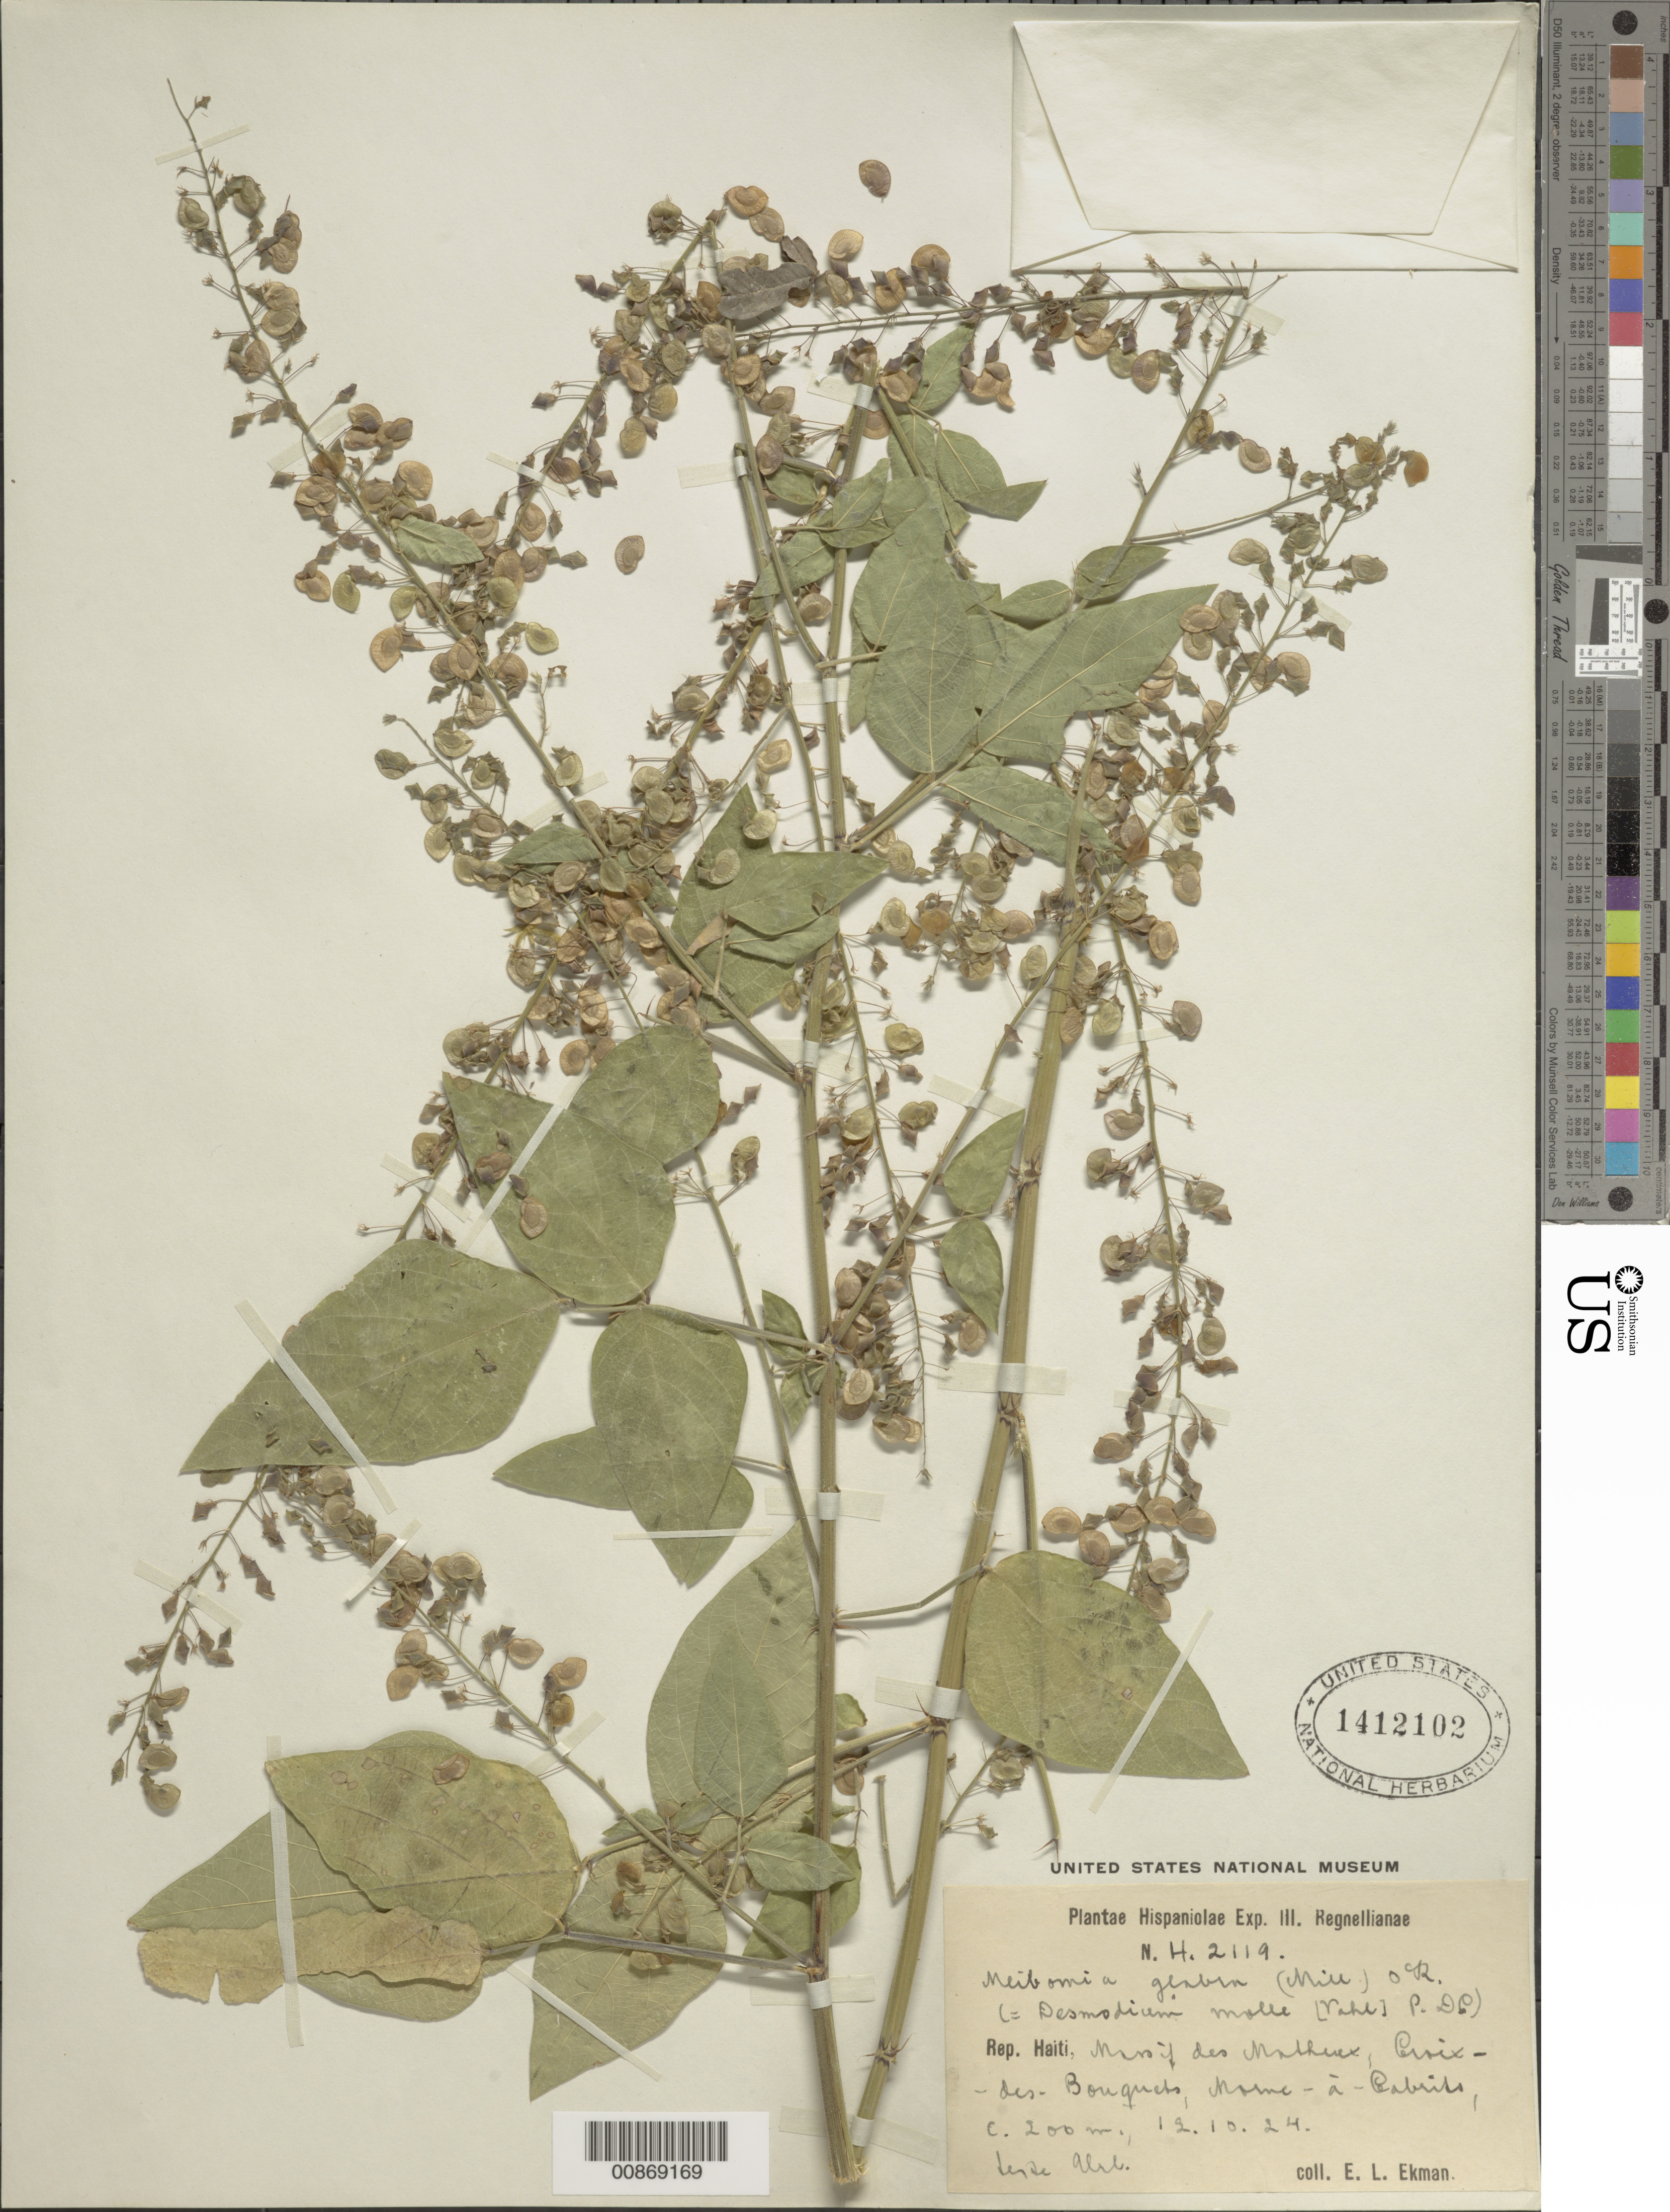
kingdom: Plantae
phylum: Tracheophyta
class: Magnoliopsida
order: Fabales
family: Fabaceae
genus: Desmodium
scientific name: Desmodium glabrum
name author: (Mill.) DC.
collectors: E. L. Ekman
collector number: H 2119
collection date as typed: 12 Oct 1924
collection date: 1924-10-12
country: Haiti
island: Hispaniola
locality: Massif des Matheux, Croix des Bouquets, Morne à Cabrits.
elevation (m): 200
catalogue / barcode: US 1412102